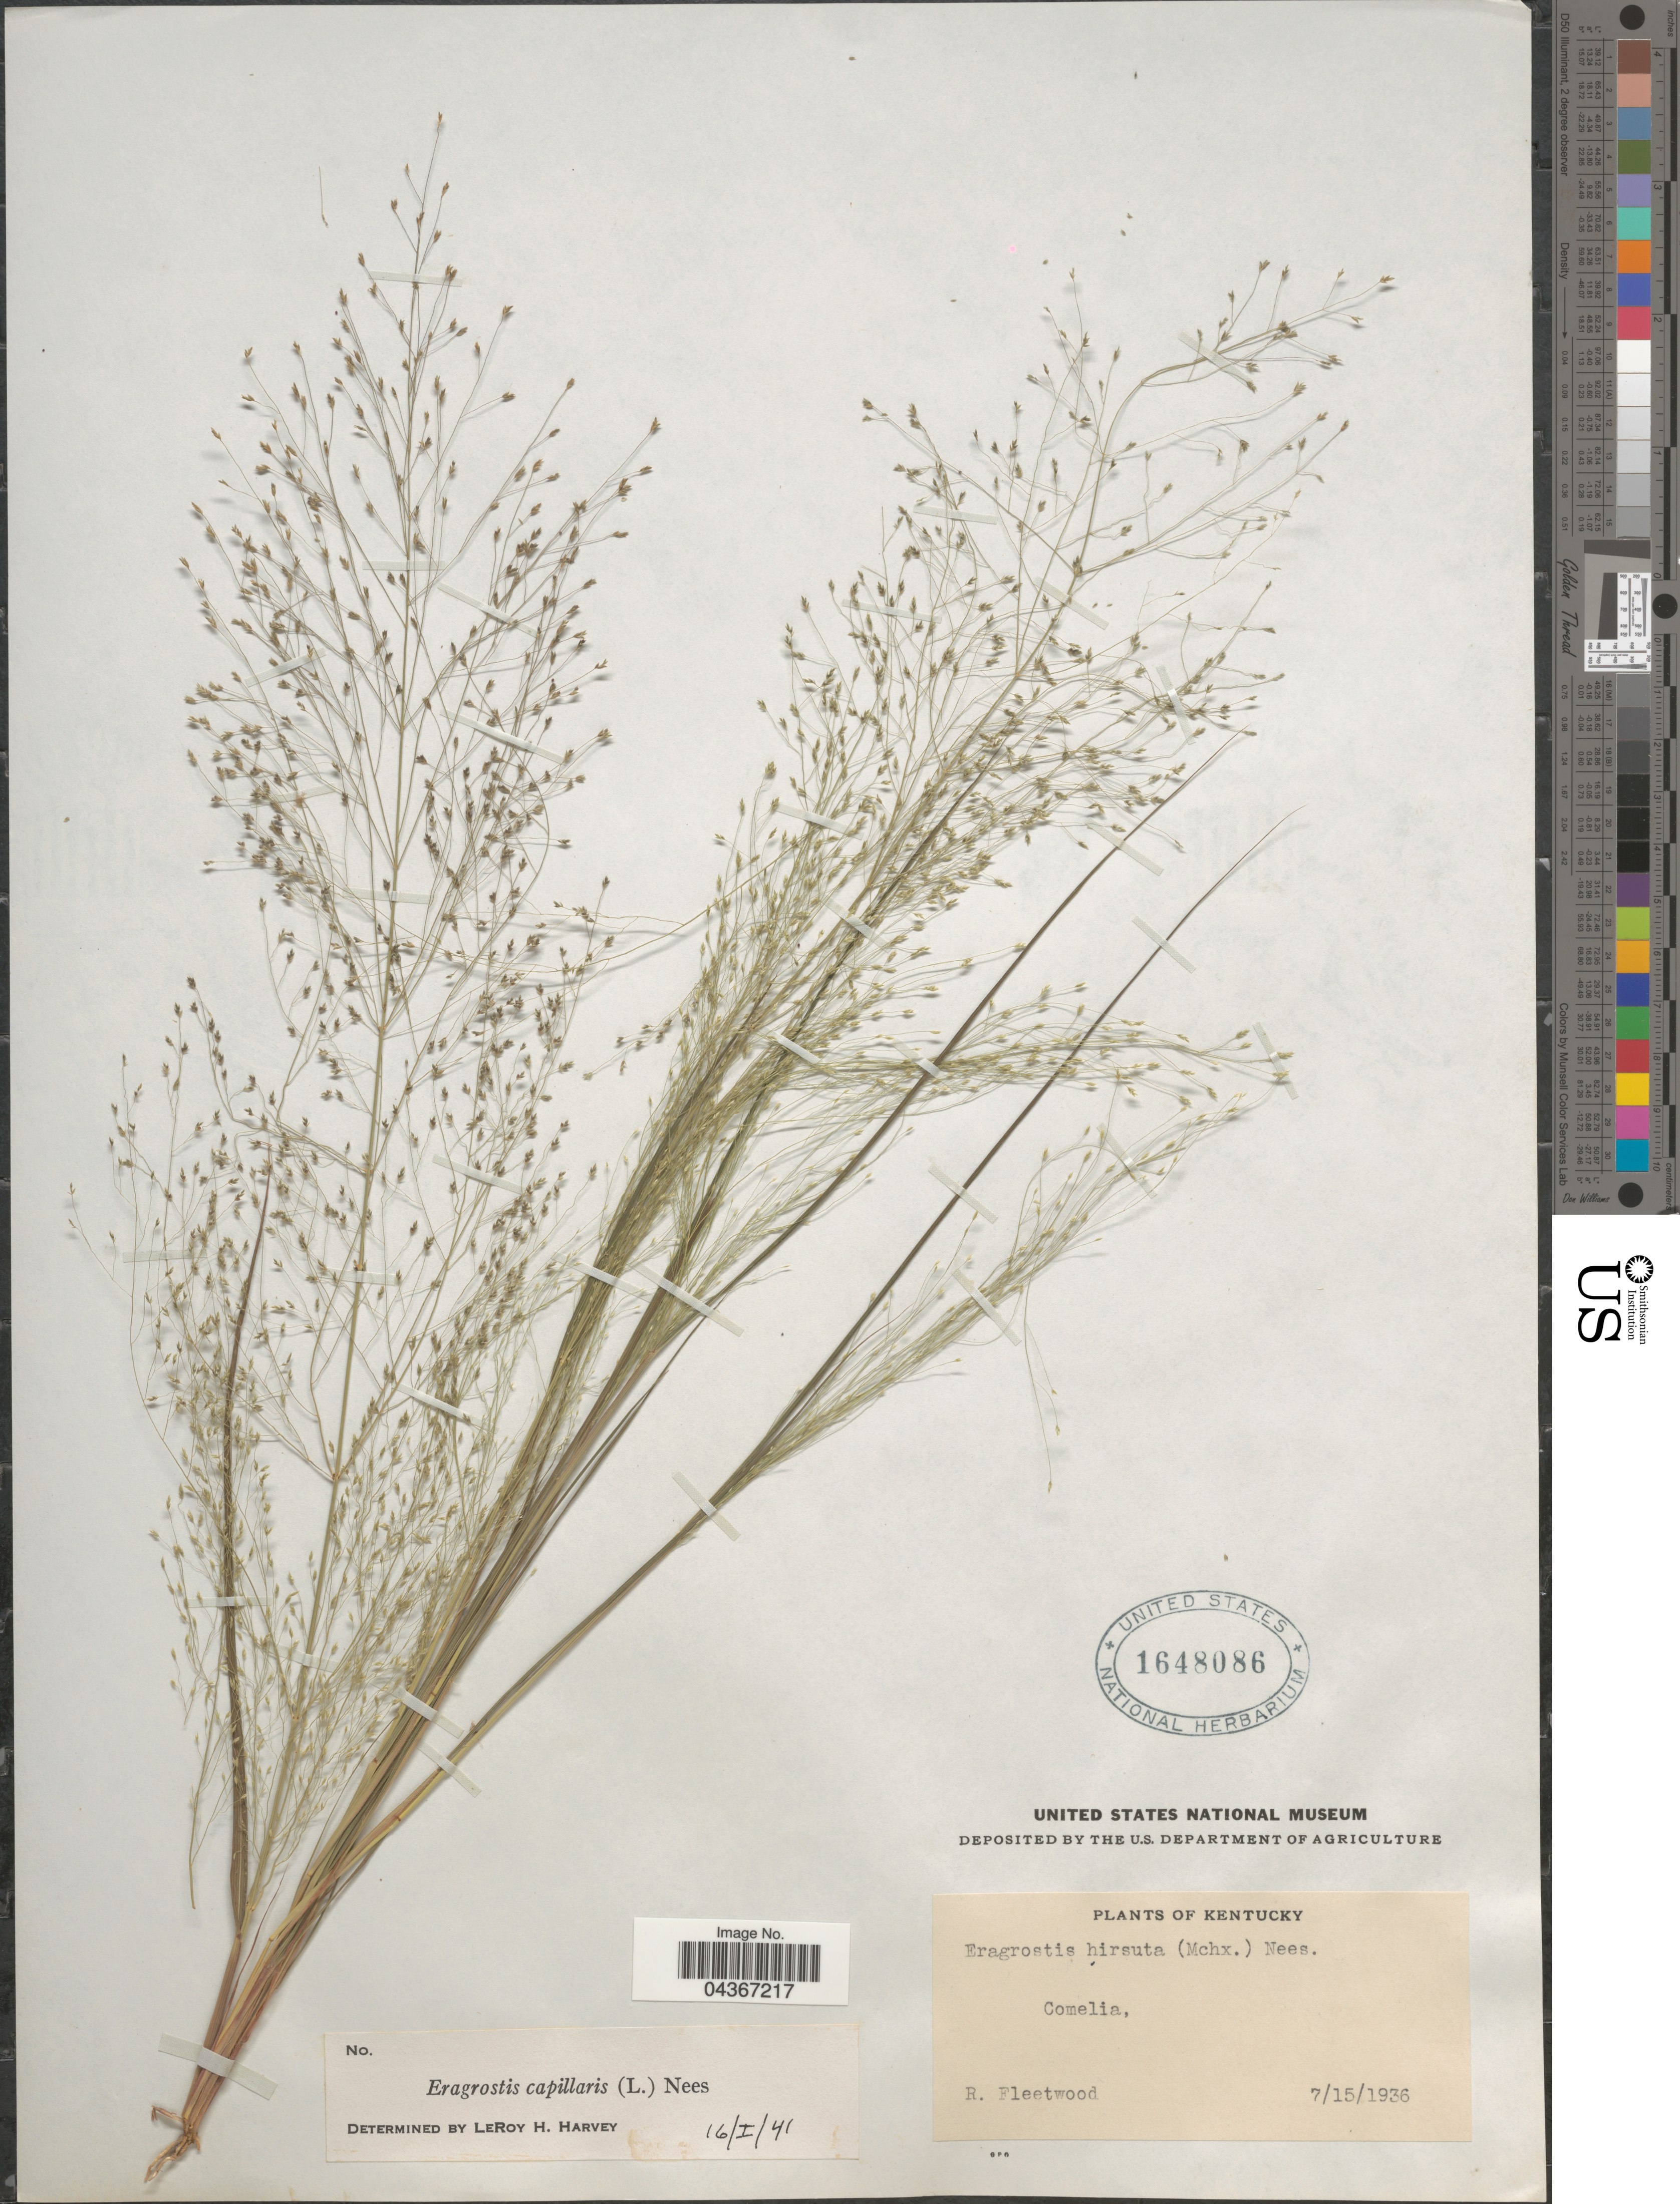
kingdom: Plantae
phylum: Tracheophyta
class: Liliopsida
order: Poales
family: Poaceae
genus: Eragrostis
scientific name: Eragrostis capillaris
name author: (L.) Nees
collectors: R. J. Fleetwood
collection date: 1936-07-15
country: United States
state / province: Kentucky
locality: Comelia.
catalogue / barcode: US 1648086